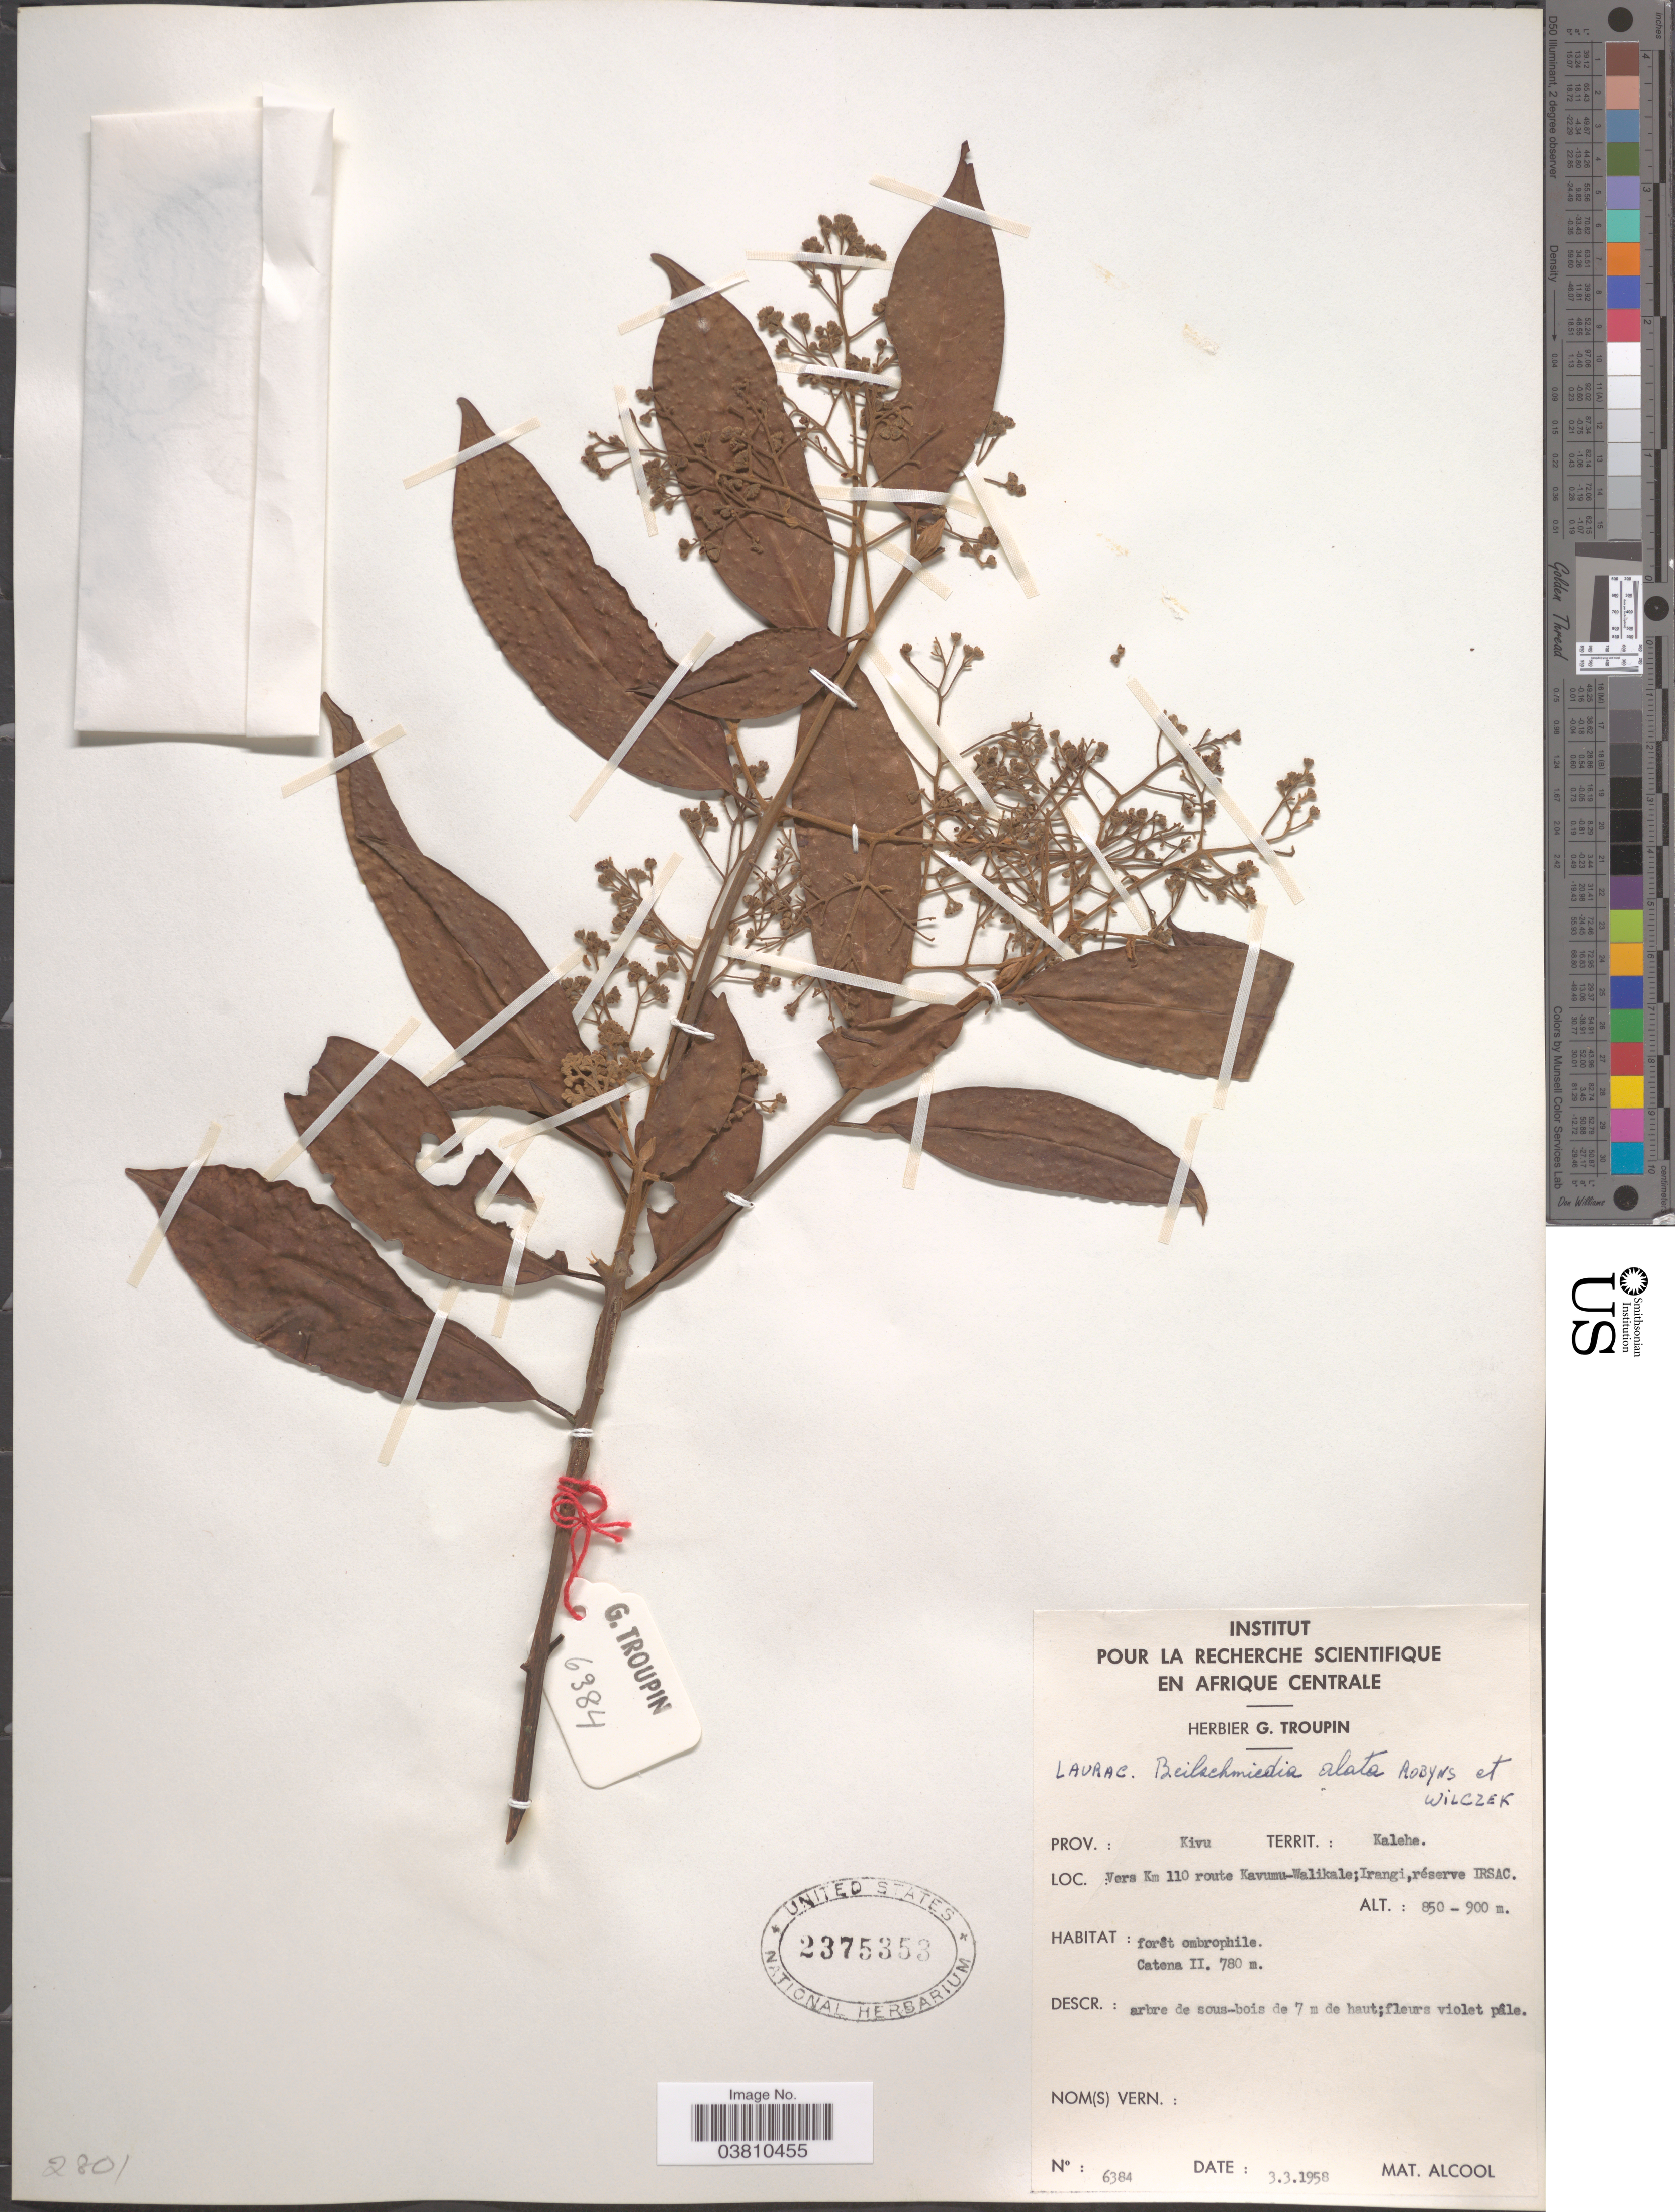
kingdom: Plantae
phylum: Tracheophyta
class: Magnoliopsida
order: Laurales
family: Lauraceae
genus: Beilschmiedia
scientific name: Beilschmiedia alata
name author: Robyns & R. Wilczek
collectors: ex herb. G. Troupin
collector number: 6384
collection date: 1958-03-03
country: Central African Republic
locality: Prov.: Kivu Territ.: Kalehe. Vers Km 110 route Kavumu-Walikale; Irangi, réserve IRSAC.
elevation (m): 850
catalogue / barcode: US 2375353